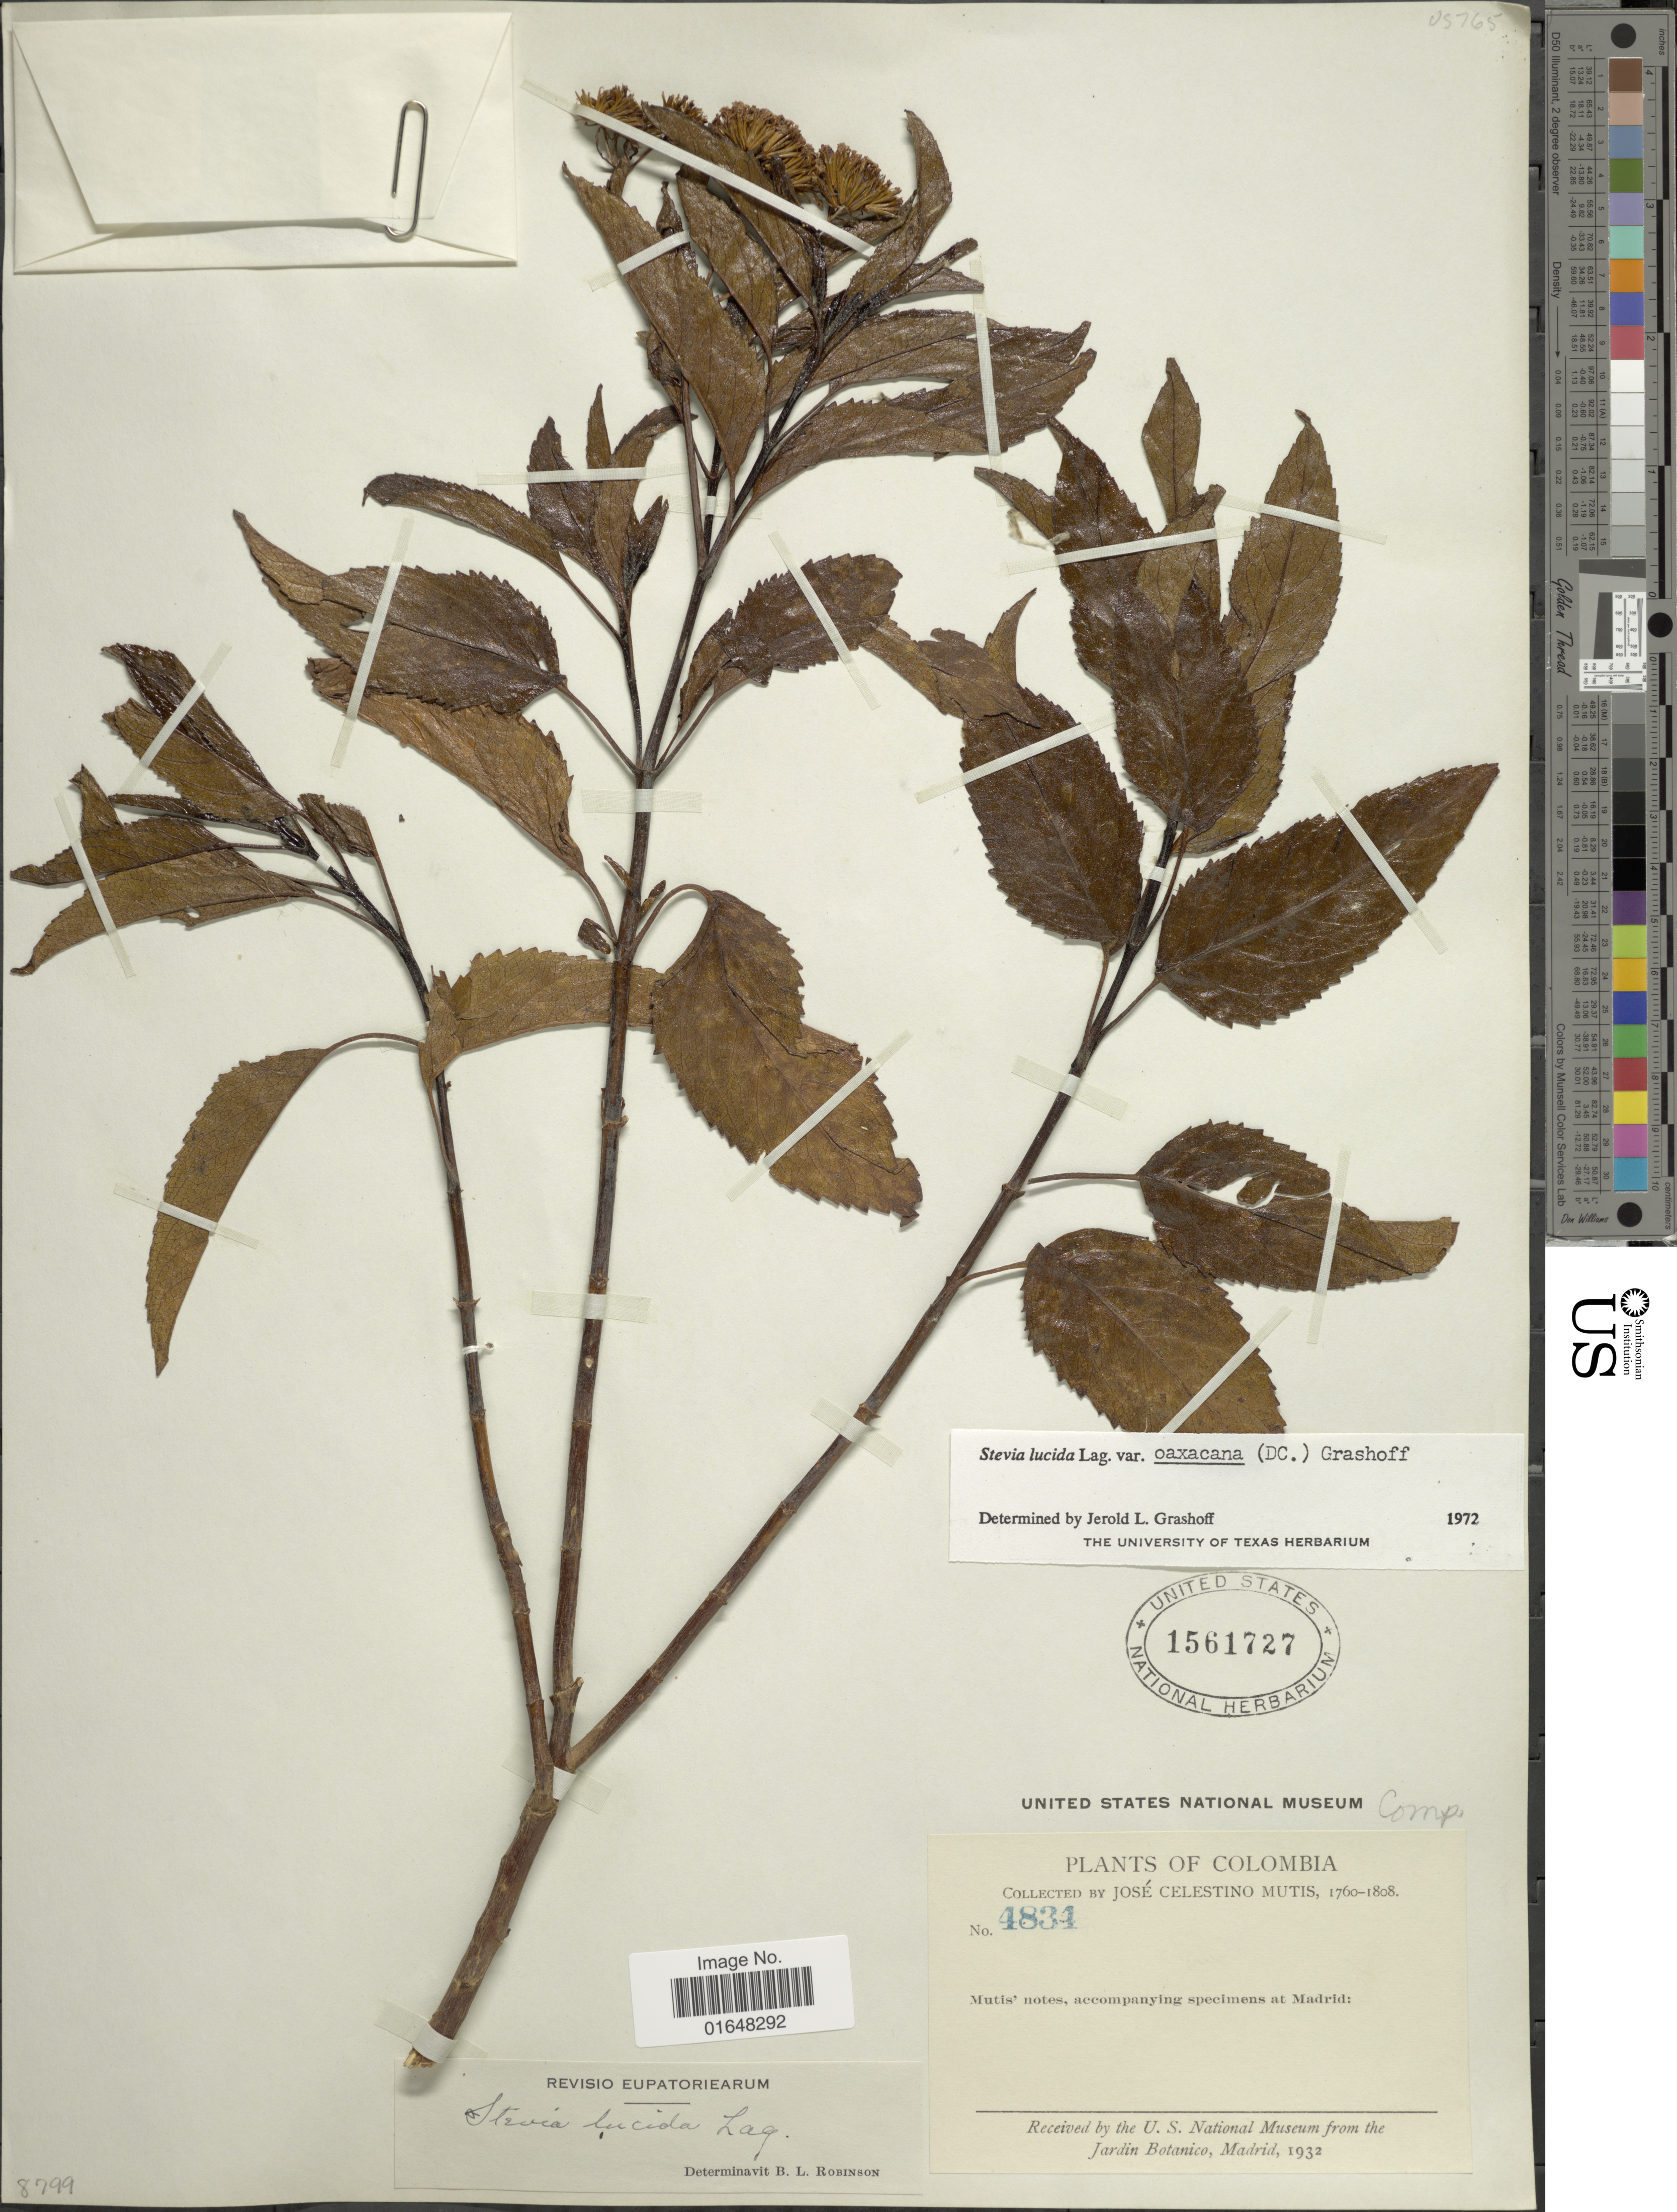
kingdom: Plantae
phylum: Tracheophyta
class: Magnoliopsida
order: Asterales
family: Asteraceae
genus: Stevia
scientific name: Stevia lucida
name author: Lag.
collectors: J. C. B. Mutis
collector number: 4831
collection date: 1760/1808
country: Colombia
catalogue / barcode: US 1561727